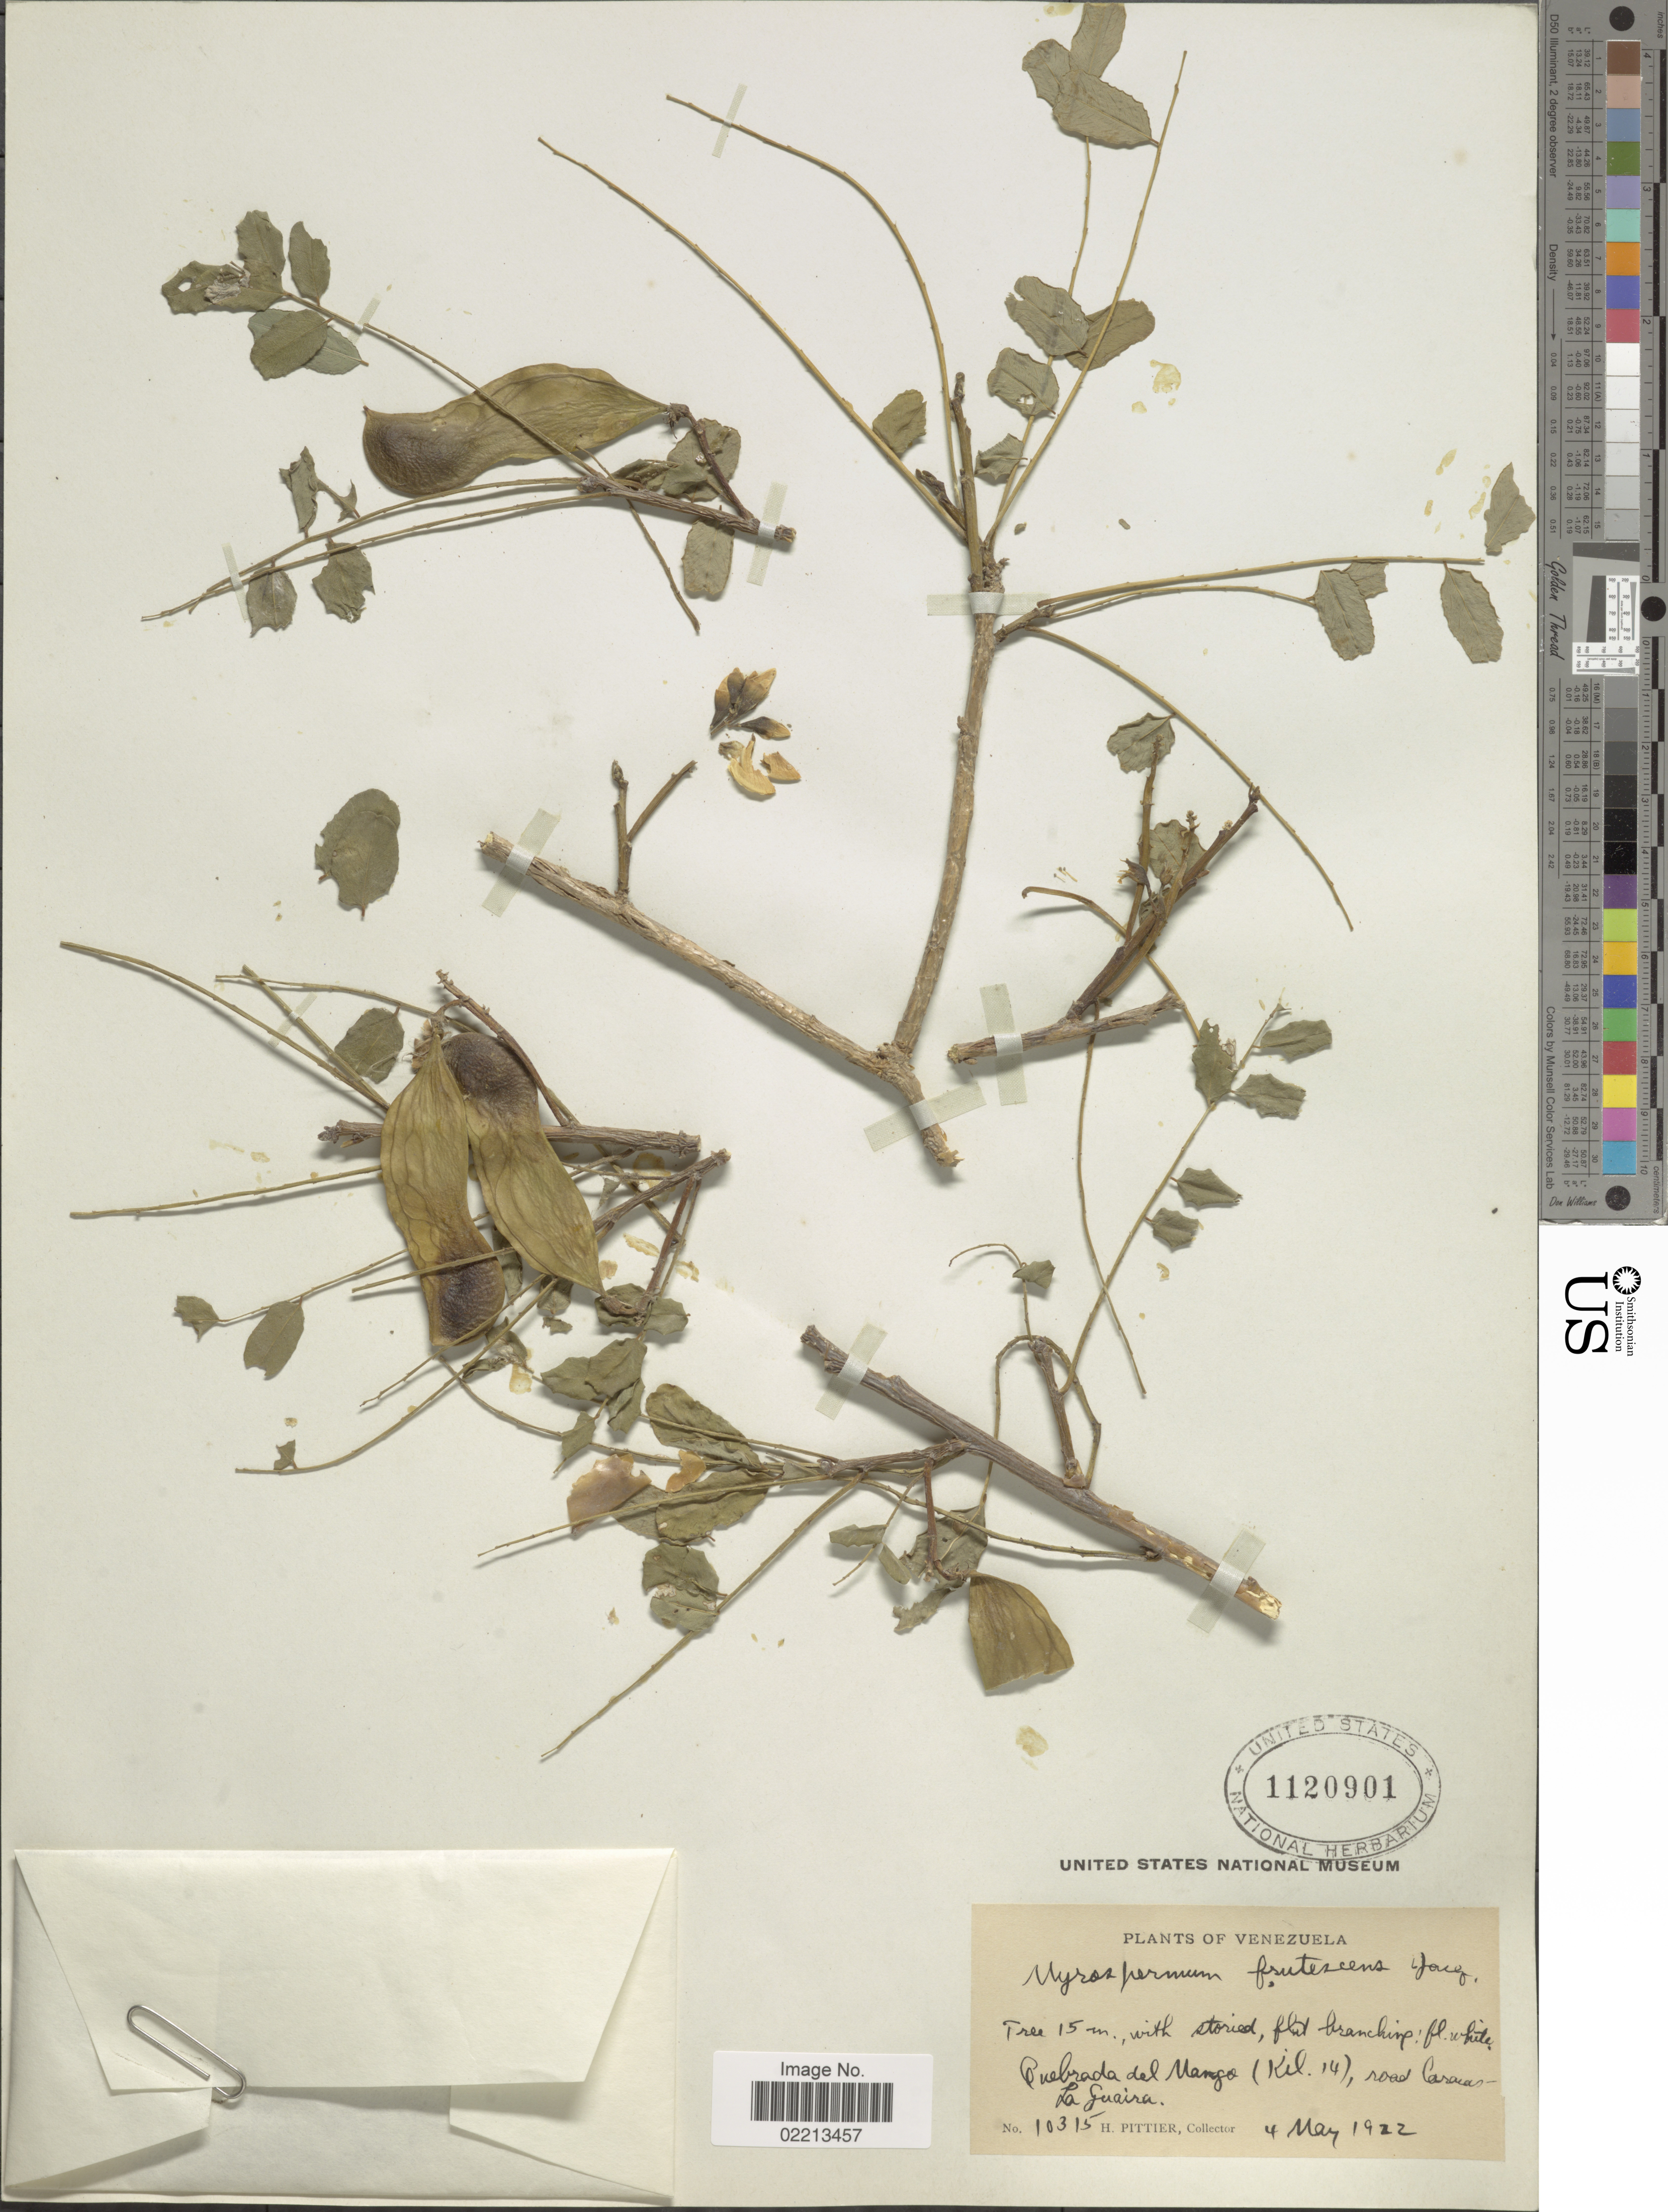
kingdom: Plantae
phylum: Tracheophyta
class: Magnoliopsida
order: Fabales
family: Fabaceae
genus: Myrospermum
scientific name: Myrospermum frutescens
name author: Jacq.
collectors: H. F. Pittier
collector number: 10315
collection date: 1922-05-04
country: Venezuela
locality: Quebrada del Mango (kil 14), road Caraus-La Guaira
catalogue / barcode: US 1120901